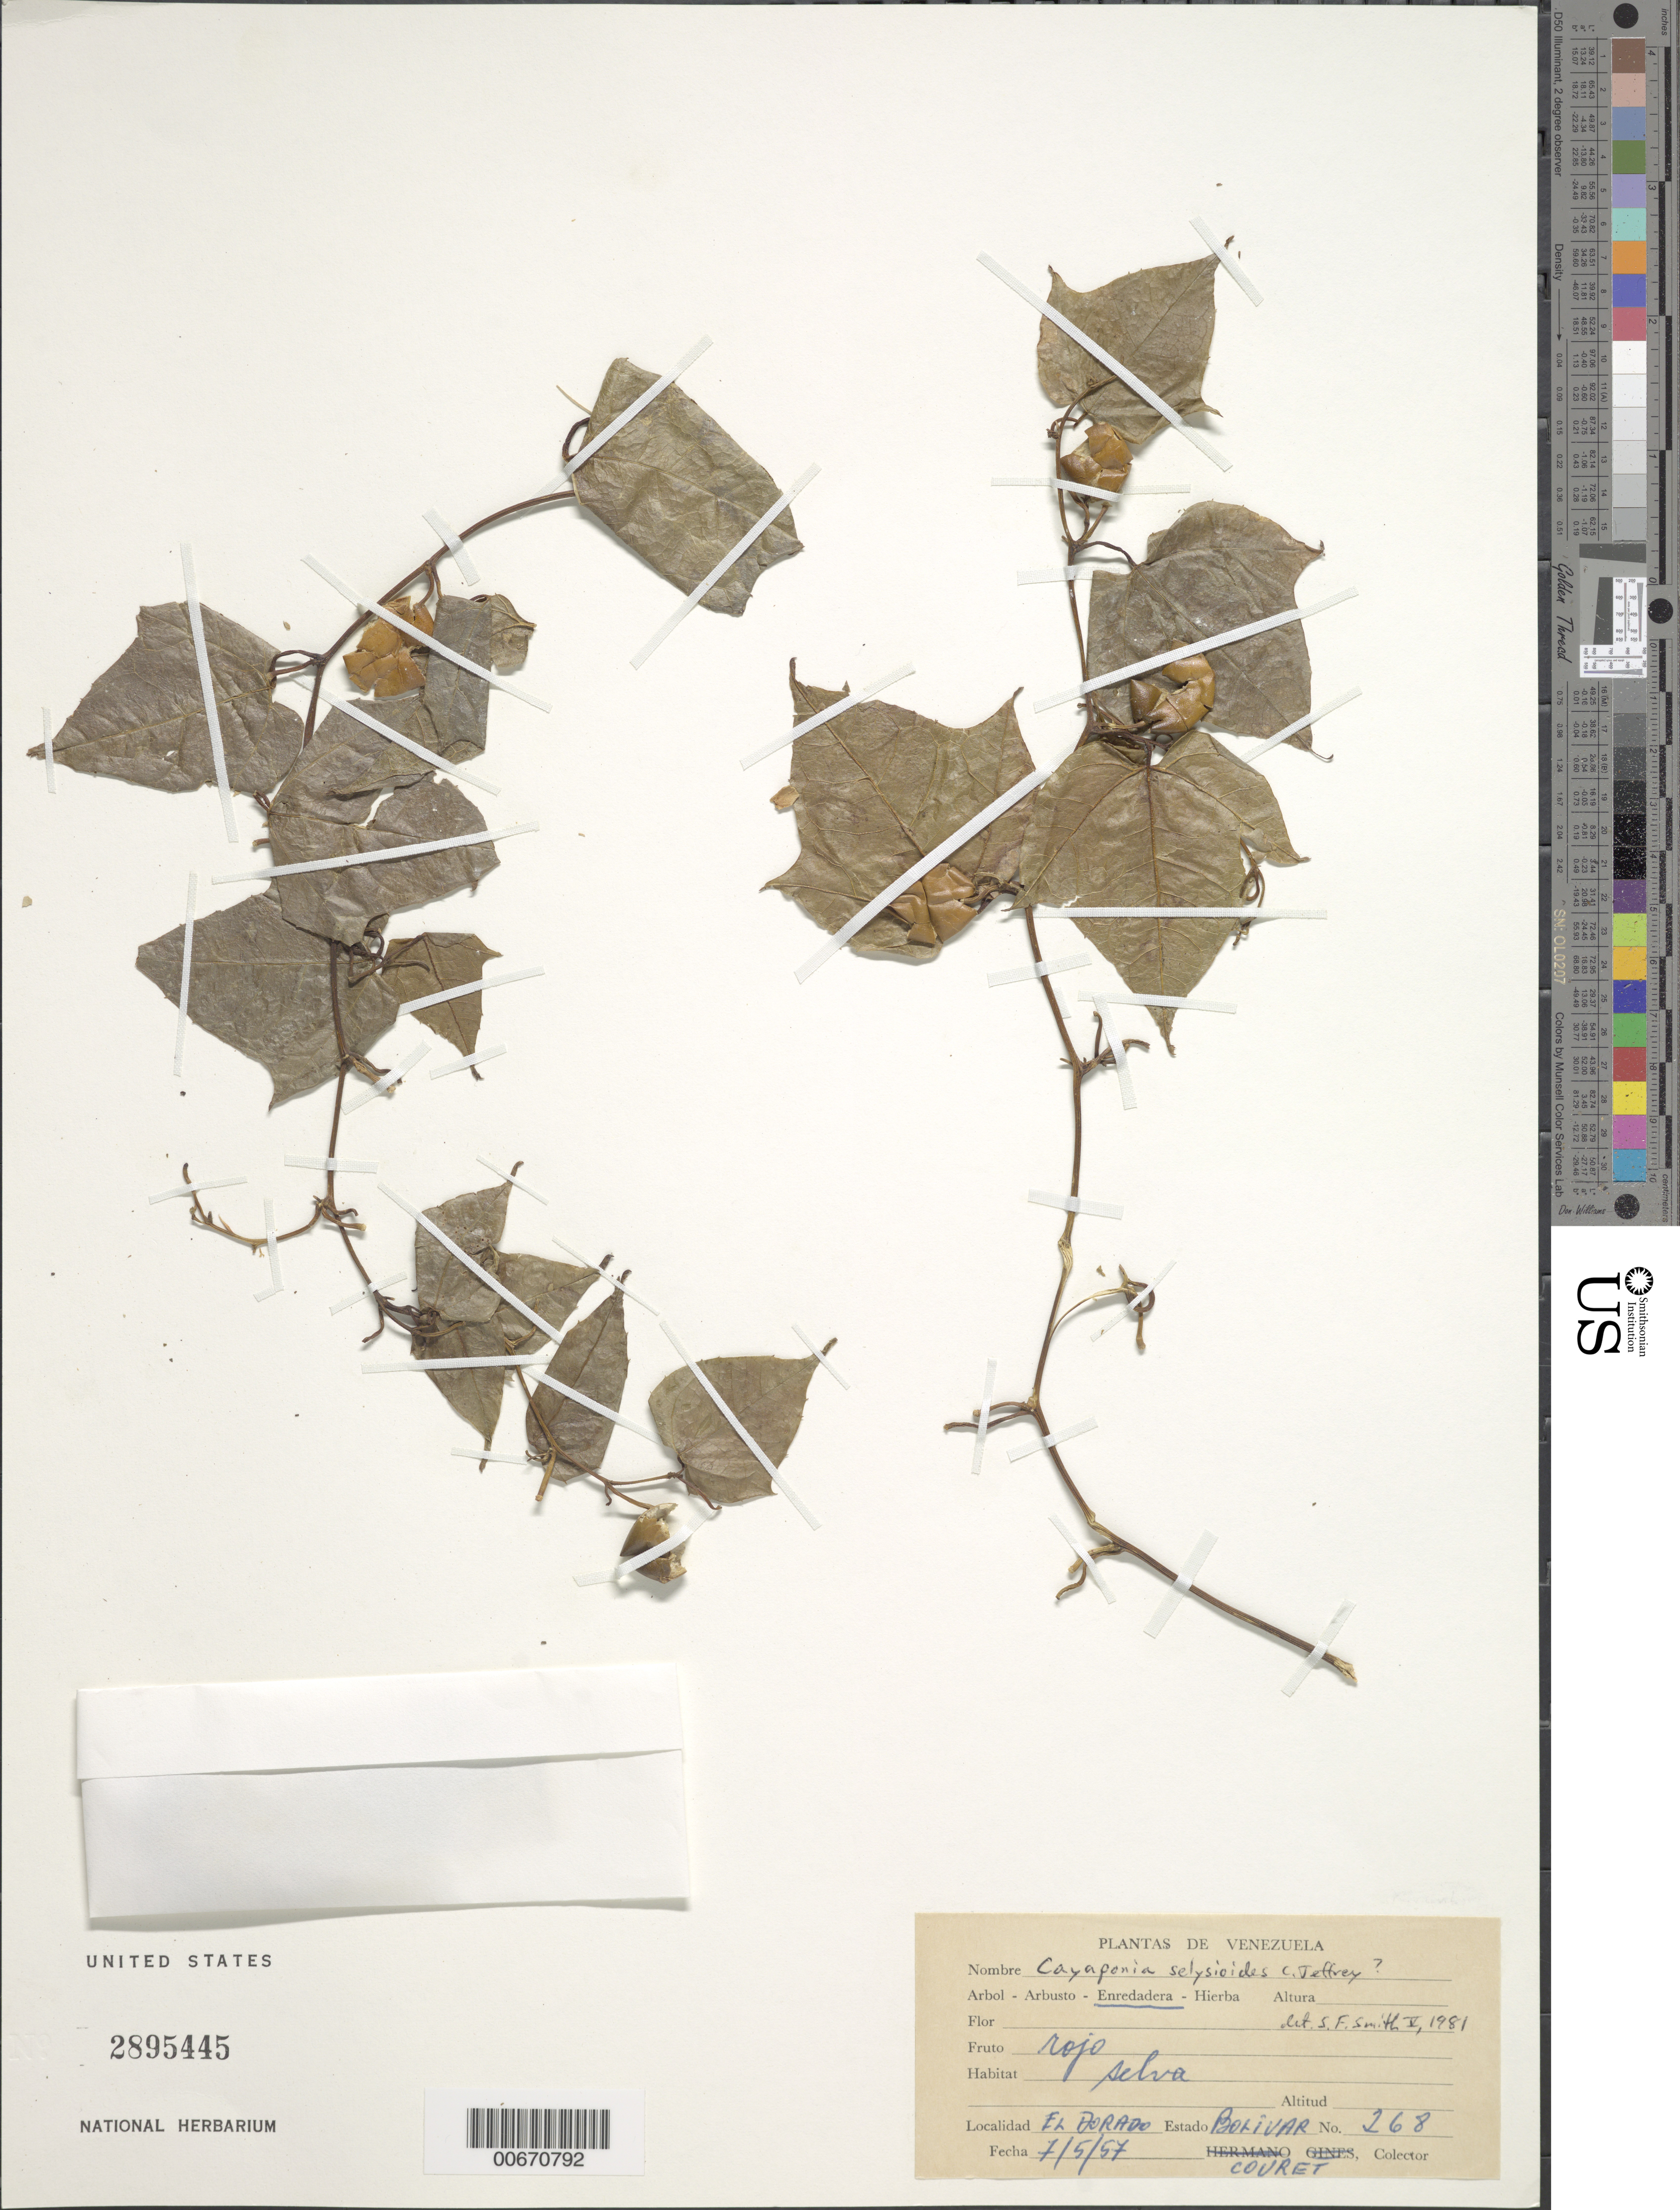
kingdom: Plantae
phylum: Tracheophyta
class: Magnoliopsida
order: Cucurbitales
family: Cucurbitaceae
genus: Cayaponia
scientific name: Cayaponia selysioides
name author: C. Jeffrey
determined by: Smith, Stephen F., (US), NMNH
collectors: -. Couret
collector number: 268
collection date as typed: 7-May-57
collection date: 1957-05-07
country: Venezuela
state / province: Bolívar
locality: El Dorado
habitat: Forest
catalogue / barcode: US 2895445